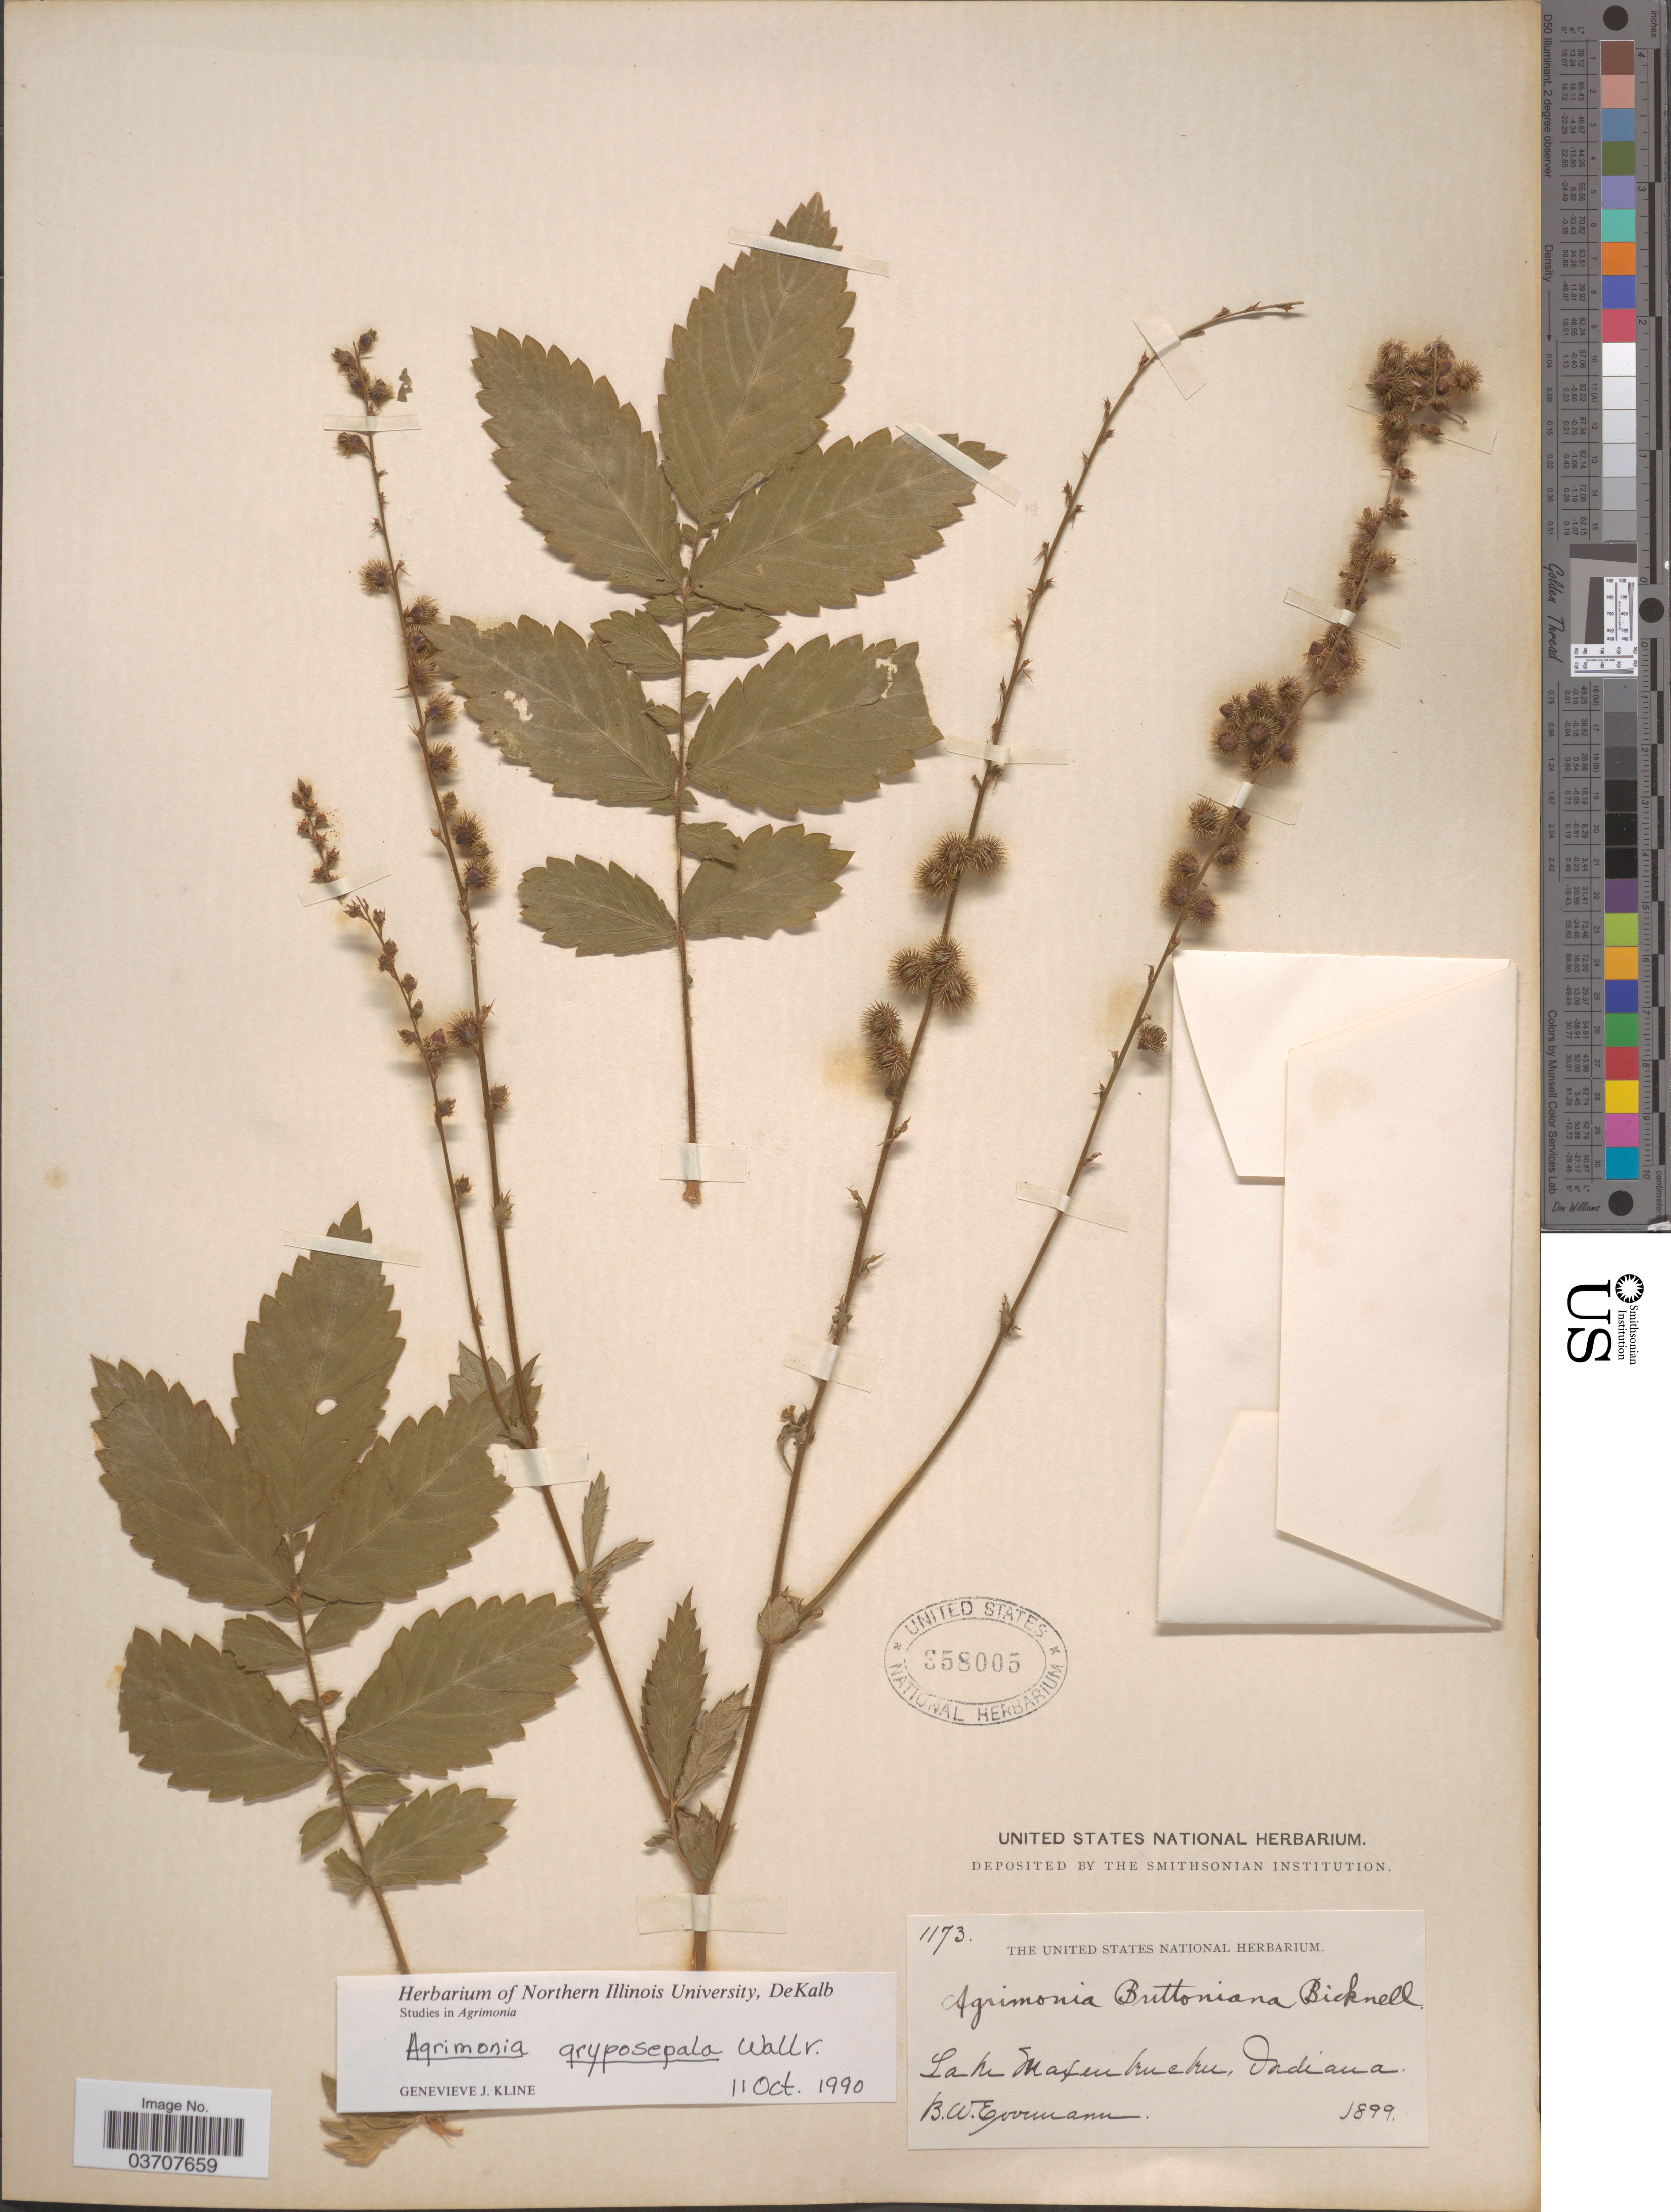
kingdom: Plantae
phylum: Tracheophyta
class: Magnoliopsida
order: Rosales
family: Rosaceae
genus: Agrimonia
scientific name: Agrimonia gryposepala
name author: Wallr.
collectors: B. W. Evermann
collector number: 1173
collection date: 1899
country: United States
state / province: Indiana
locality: Lake Maxinkuckee.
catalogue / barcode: US 358005